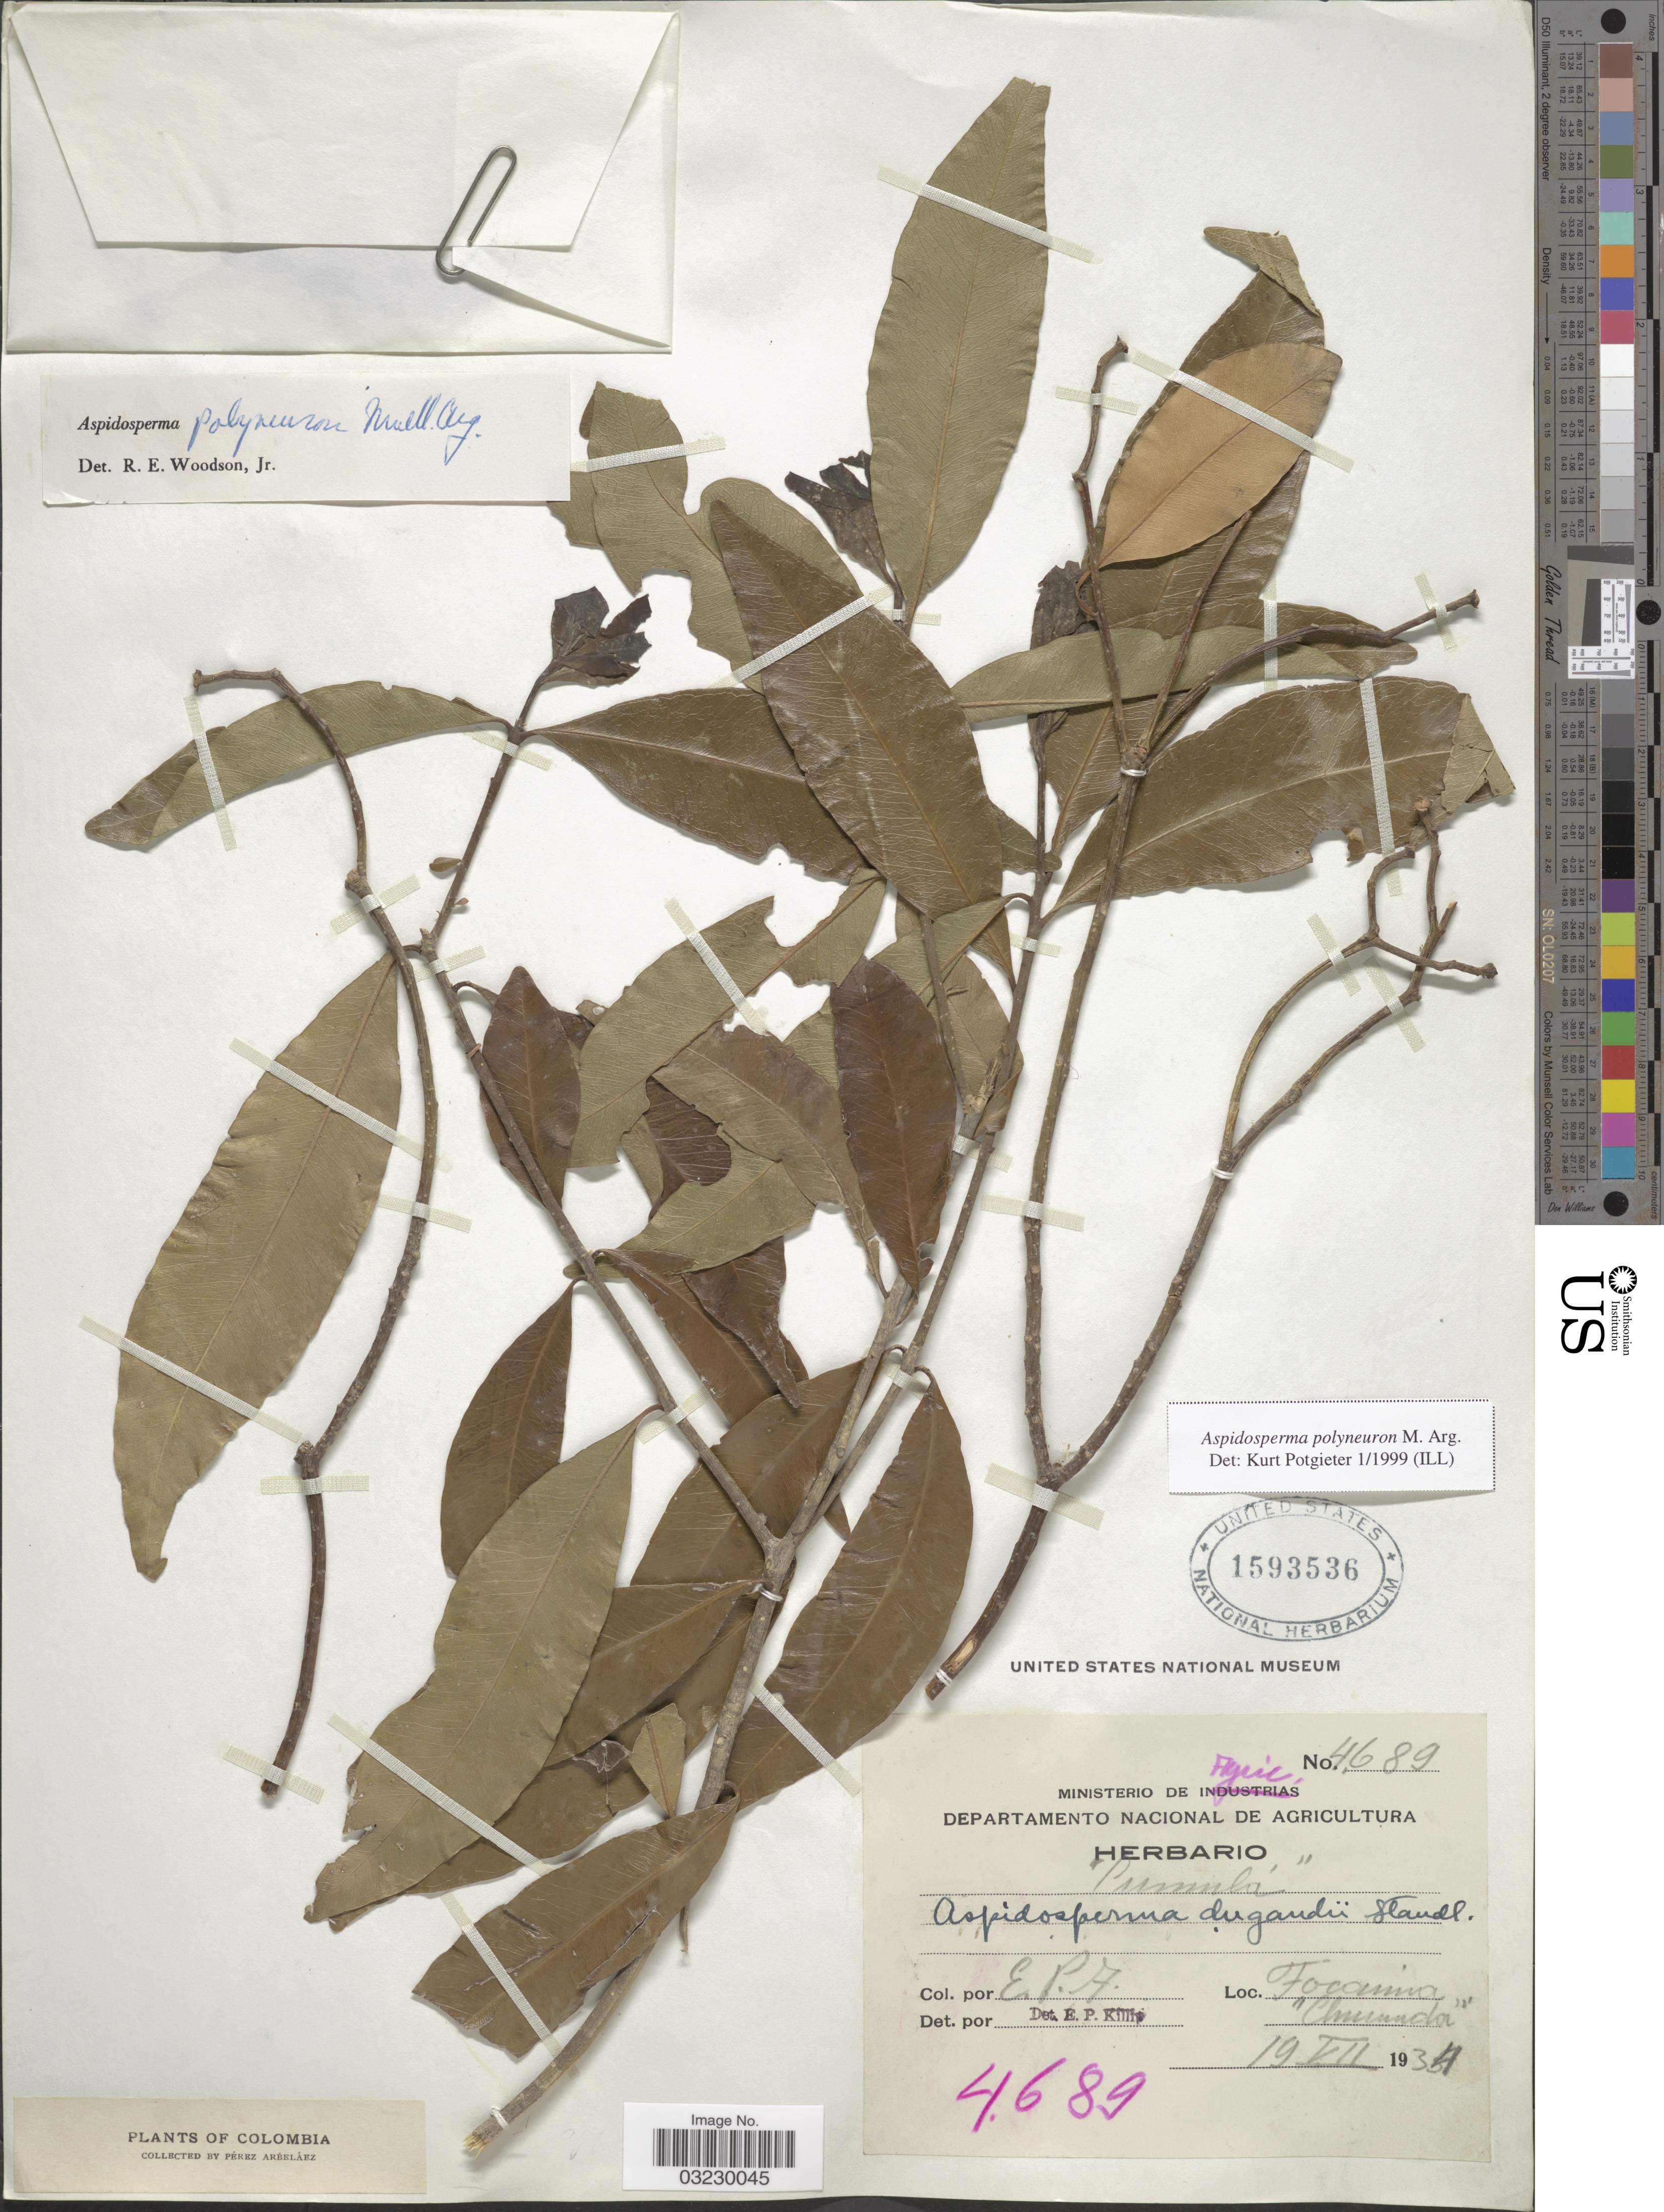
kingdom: Plantae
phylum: Tracheophyta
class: Magnoliopsida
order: Gentianales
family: Apocynaceae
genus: Aspidosperma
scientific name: Aspidosperma polyneuron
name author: Müll. Arg.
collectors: E. Pérez Arbeláez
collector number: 4689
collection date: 1934-07-19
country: Colombia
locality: Tocaima. "Chucunda".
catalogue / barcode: US 1593536